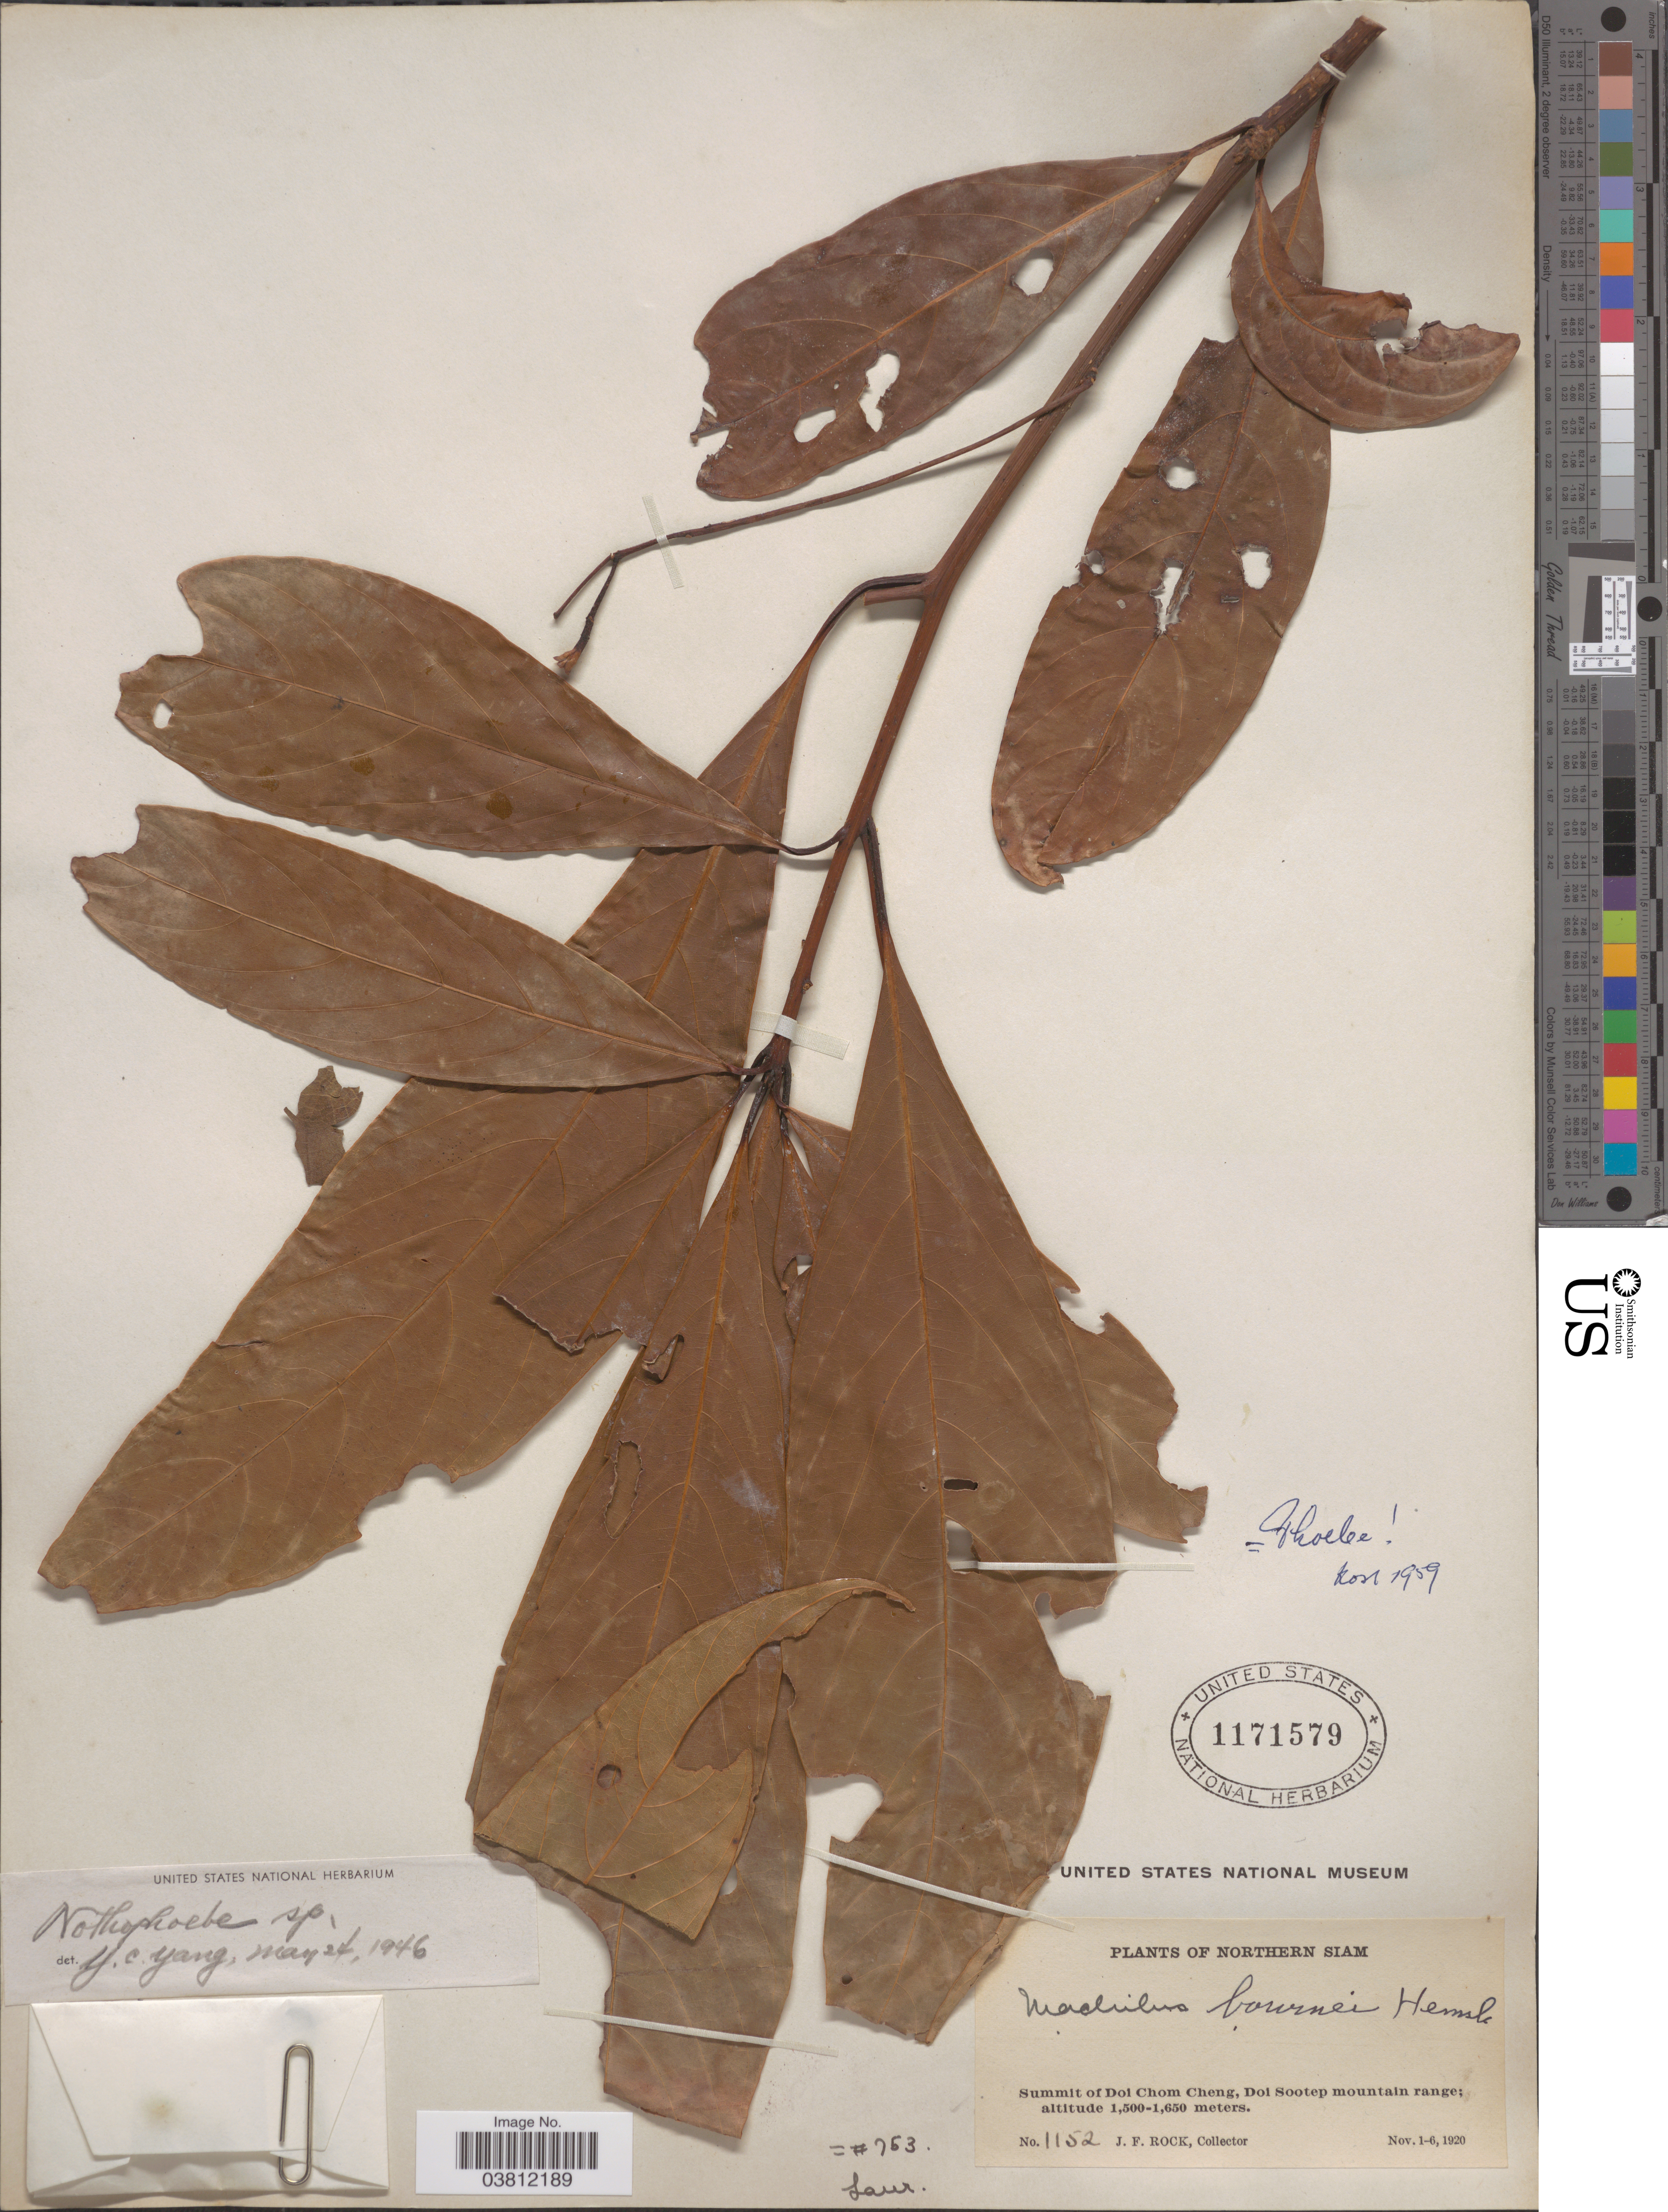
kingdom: Plantae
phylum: Tracheophyta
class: Magnoliopsida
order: Laurales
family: Lauraceae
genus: Phoebe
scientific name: Phoebe sp.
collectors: J. Rock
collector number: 1152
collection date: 1920-11-01/1920-11-06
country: Thailand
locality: Northern Siam. Summit of Doi Chom Cheng, Doi Sootep mountain range.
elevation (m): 1500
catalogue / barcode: US 1171579